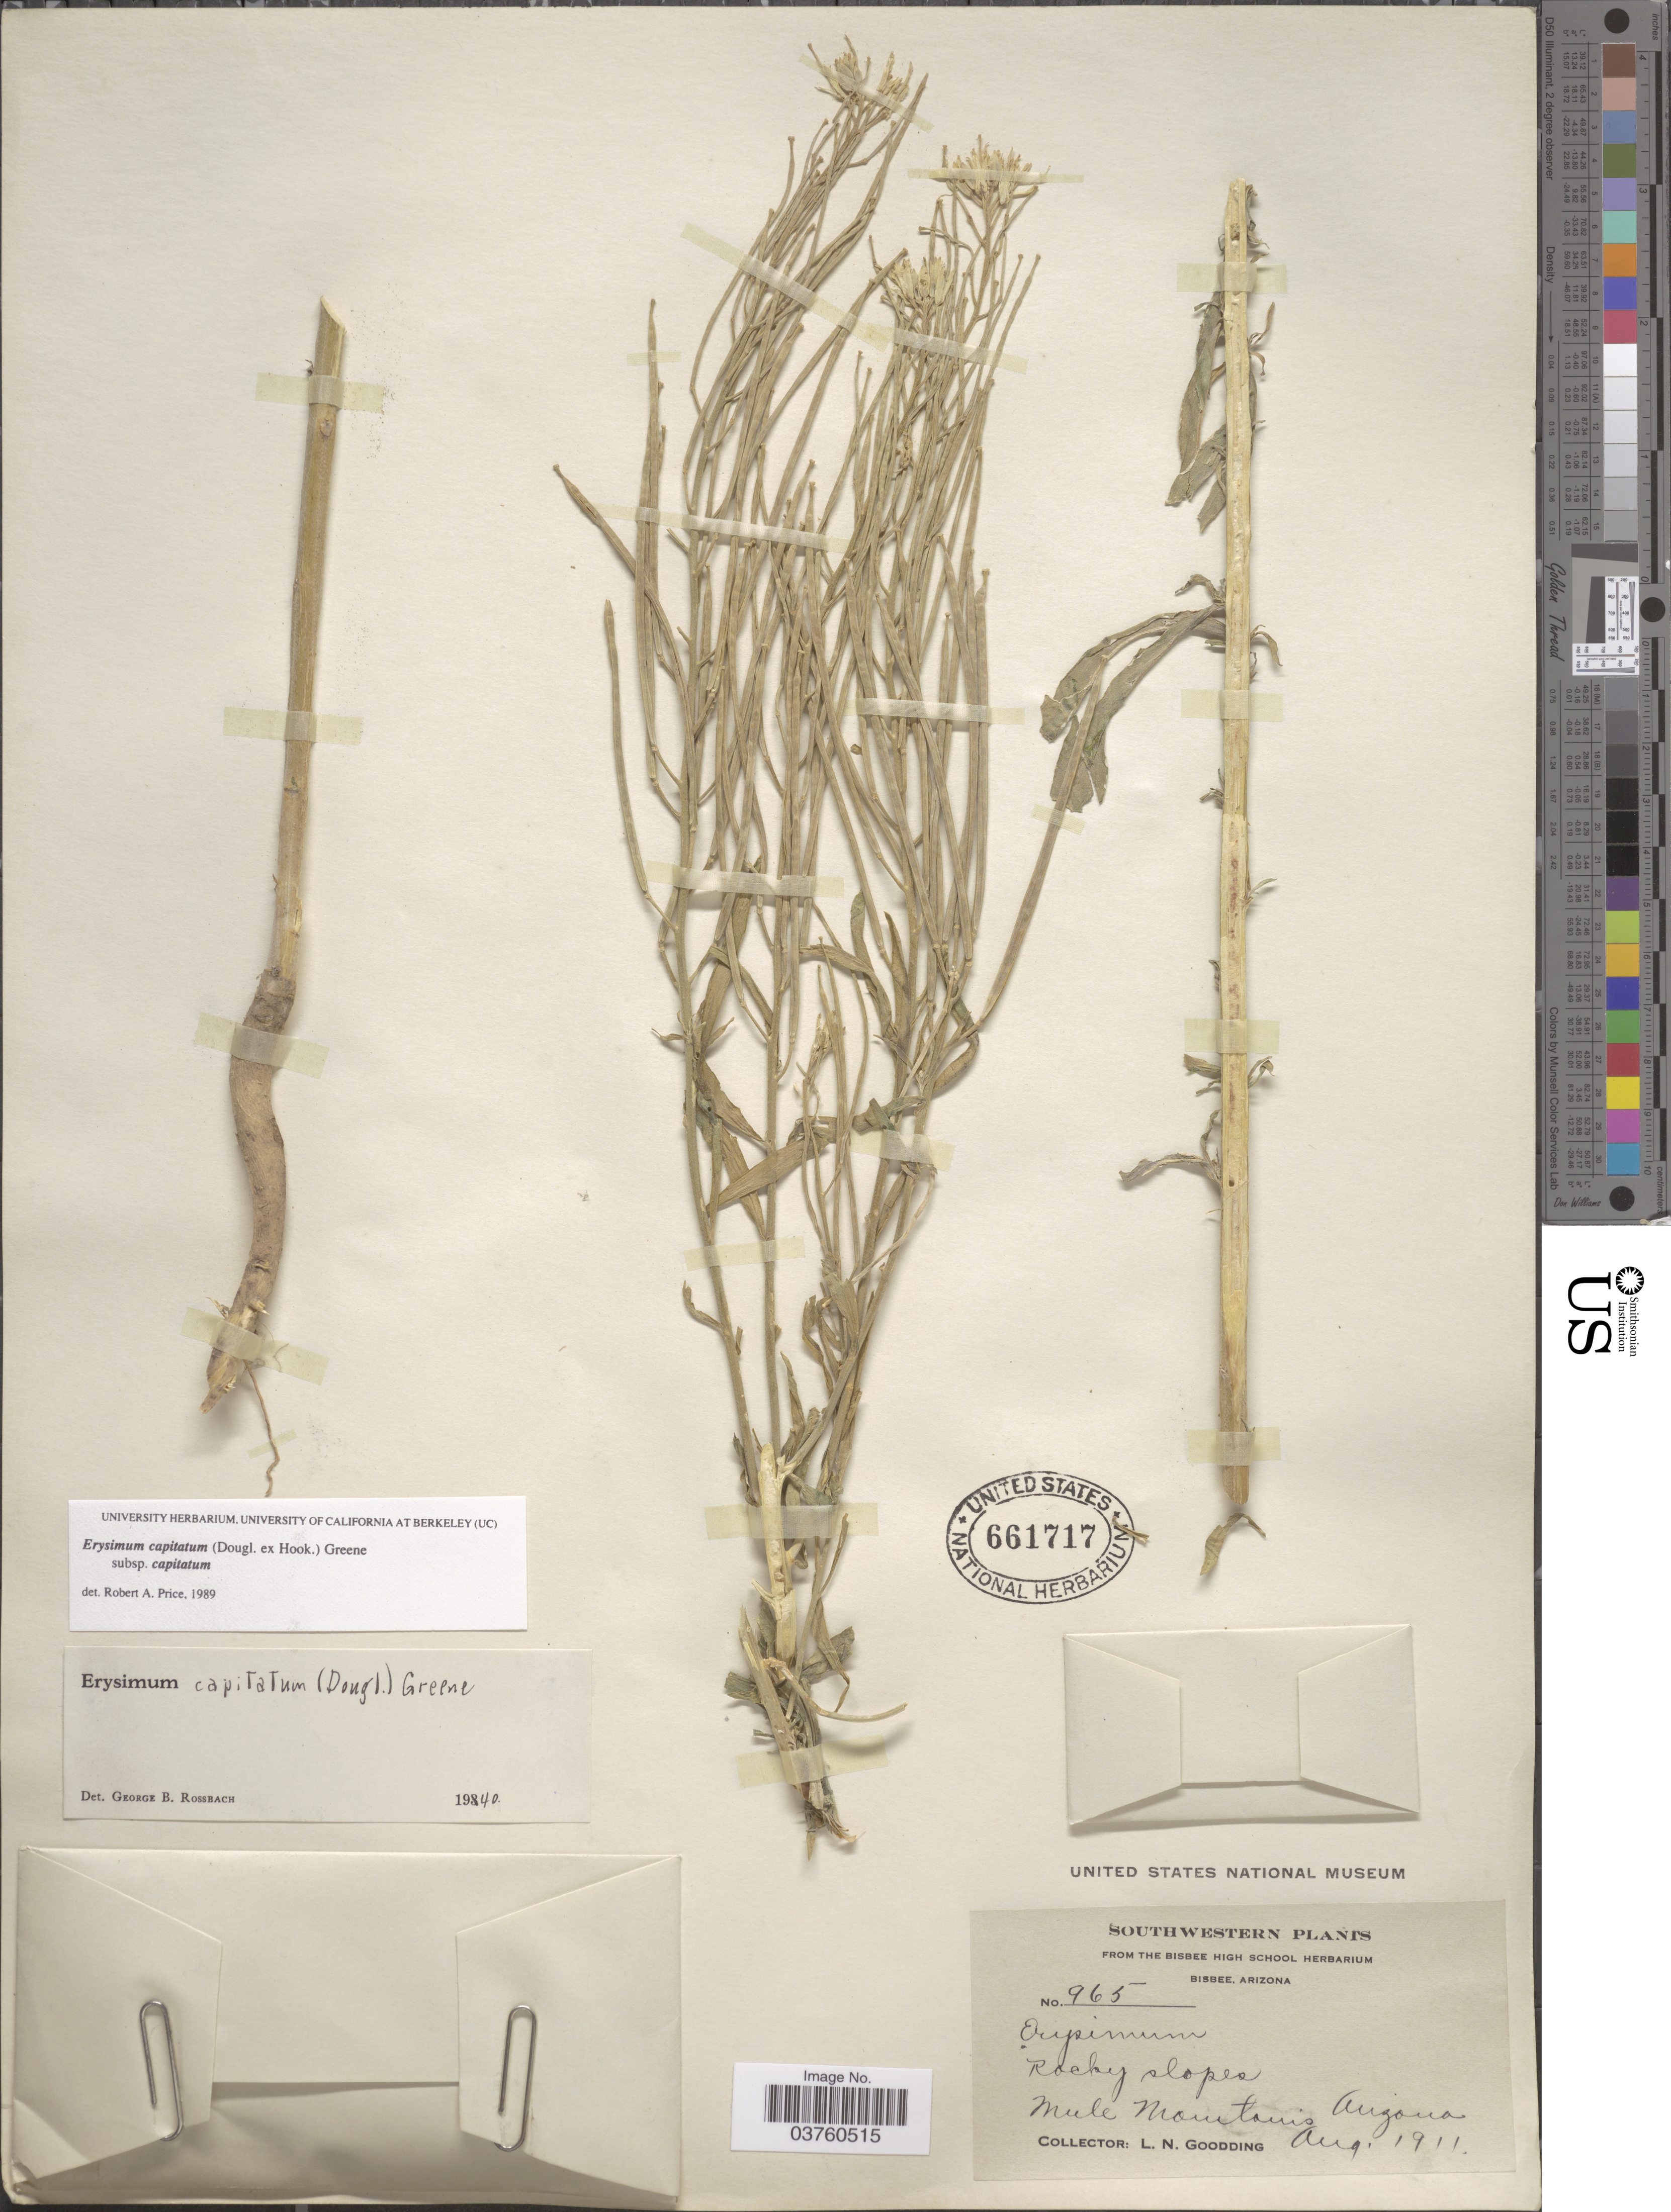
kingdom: Plantae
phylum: Tracheophyta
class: Magnoliopsida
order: Brassicales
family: Brassicaceae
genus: Erysimum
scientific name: Erysimum capitatum subsp. capitatum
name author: (Douglas ex Hook.) Greene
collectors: L. N. Goodding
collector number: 965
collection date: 1911-08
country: United States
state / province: Arizona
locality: Southwestern. Mule Mountains.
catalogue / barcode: US 661717